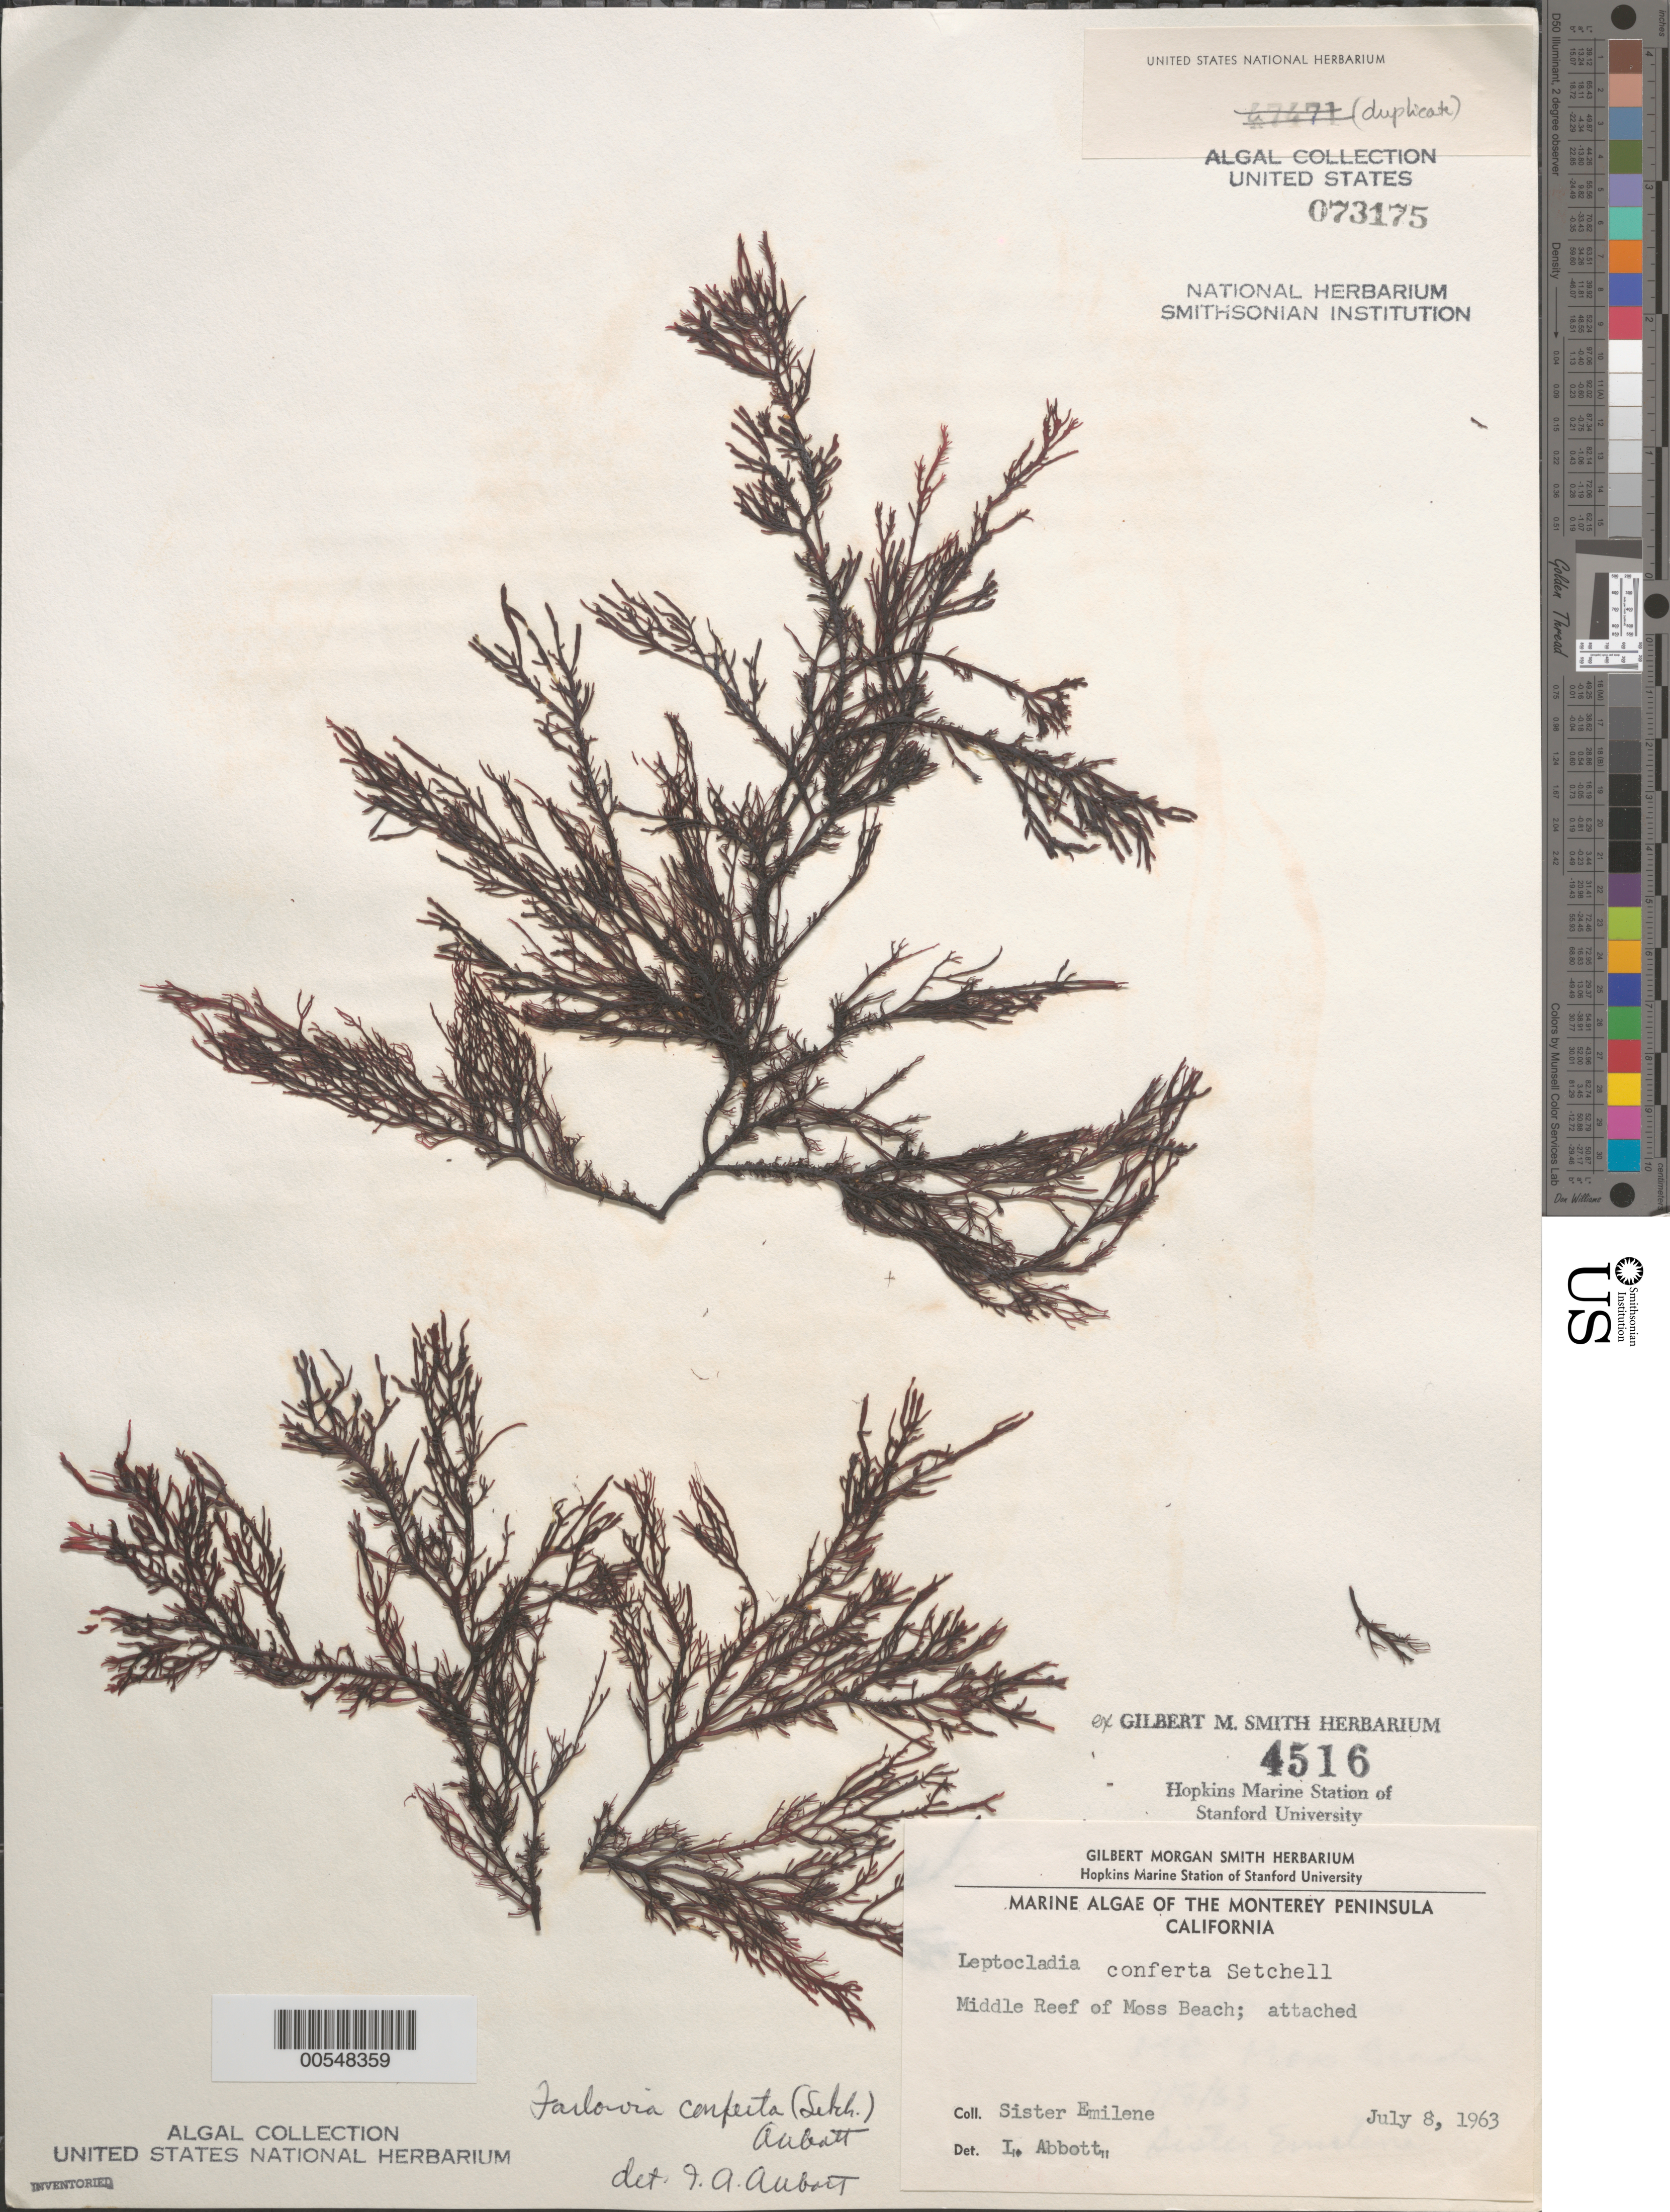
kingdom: Plantae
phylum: Rhodophyta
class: Florideophyceae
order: Gigartinales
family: Dumontiaceae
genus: Farlowia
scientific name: Farlowia conferta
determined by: Abbott, Isabella A.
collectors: S. Emilene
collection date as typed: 08 Jul 1963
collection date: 1963-07-08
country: United States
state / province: California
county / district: Monterey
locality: Middle Reef of Moss Beach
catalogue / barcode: US 73175